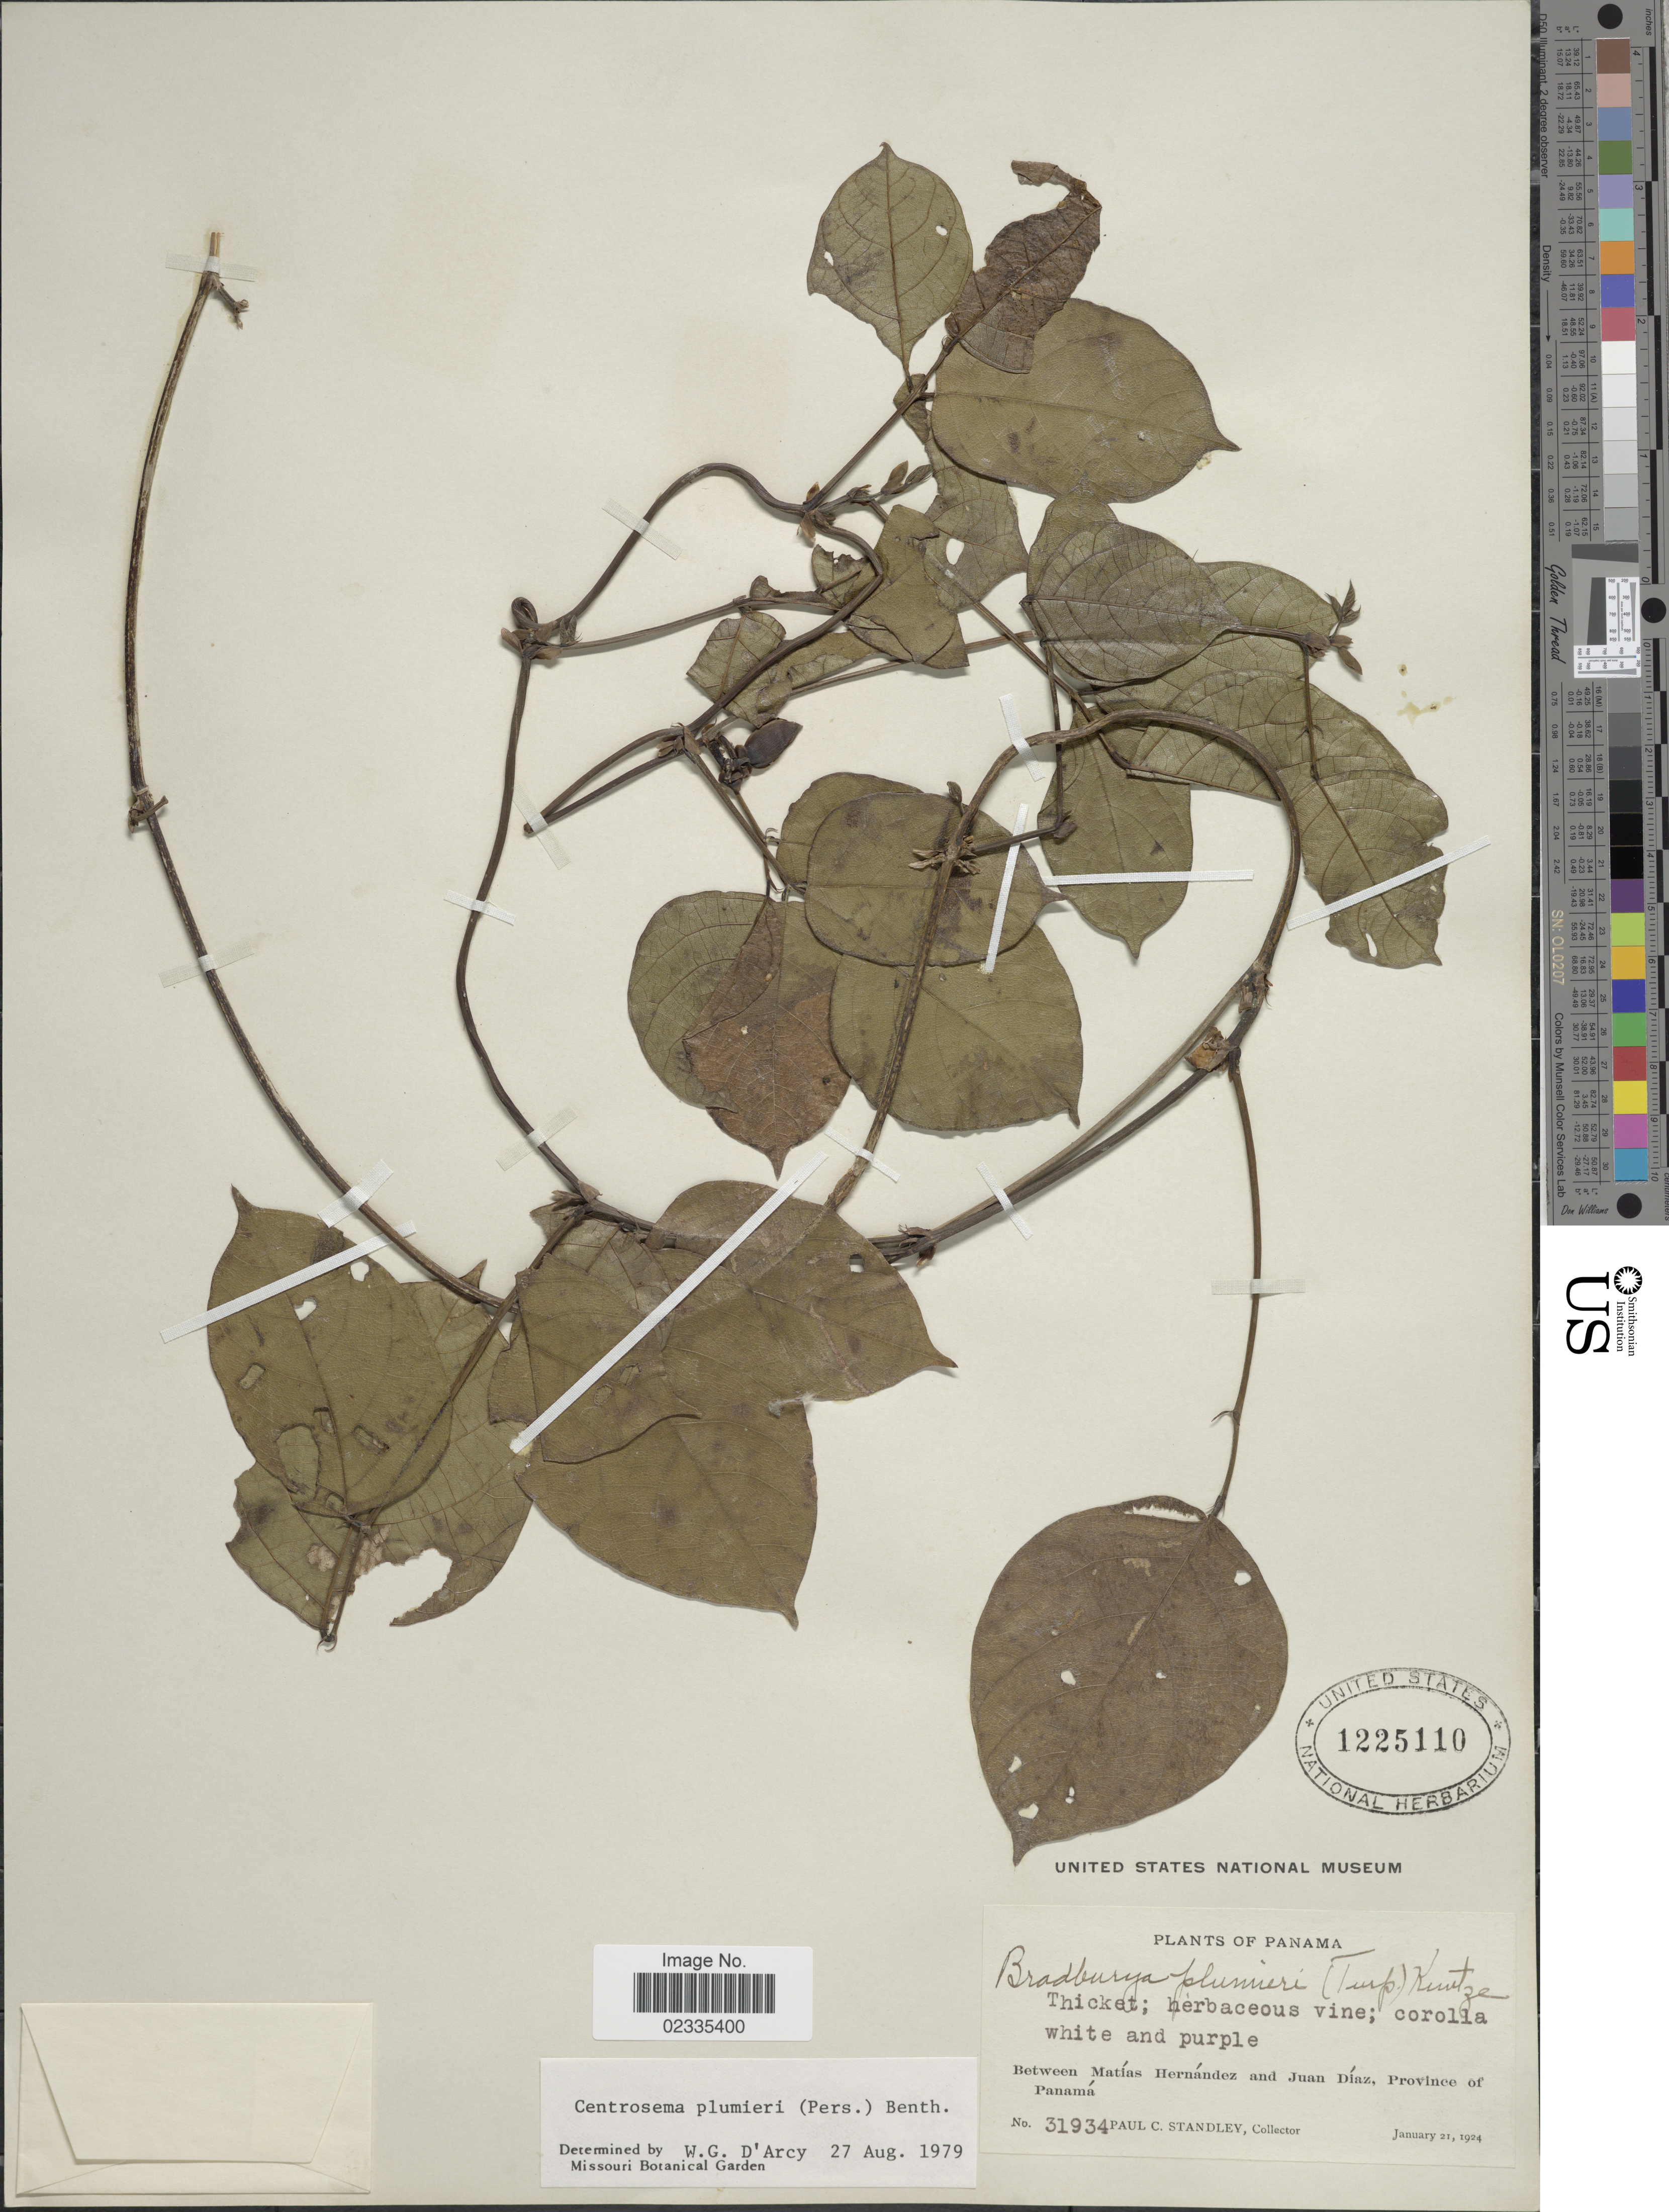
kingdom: Plantae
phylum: Tracheophyta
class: Magnoliopsida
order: Fabales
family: Fabaceae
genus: Centrosema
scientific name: Centrosema plumieri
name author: (Turpin ex Pers.) Benth.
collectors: P. C. Standley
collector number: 31934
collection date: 1924-01-21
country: Panama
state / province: Panamá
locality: Between Matias Hernandez and Juan Diaz, Province of Panama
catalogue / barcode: US 1225110